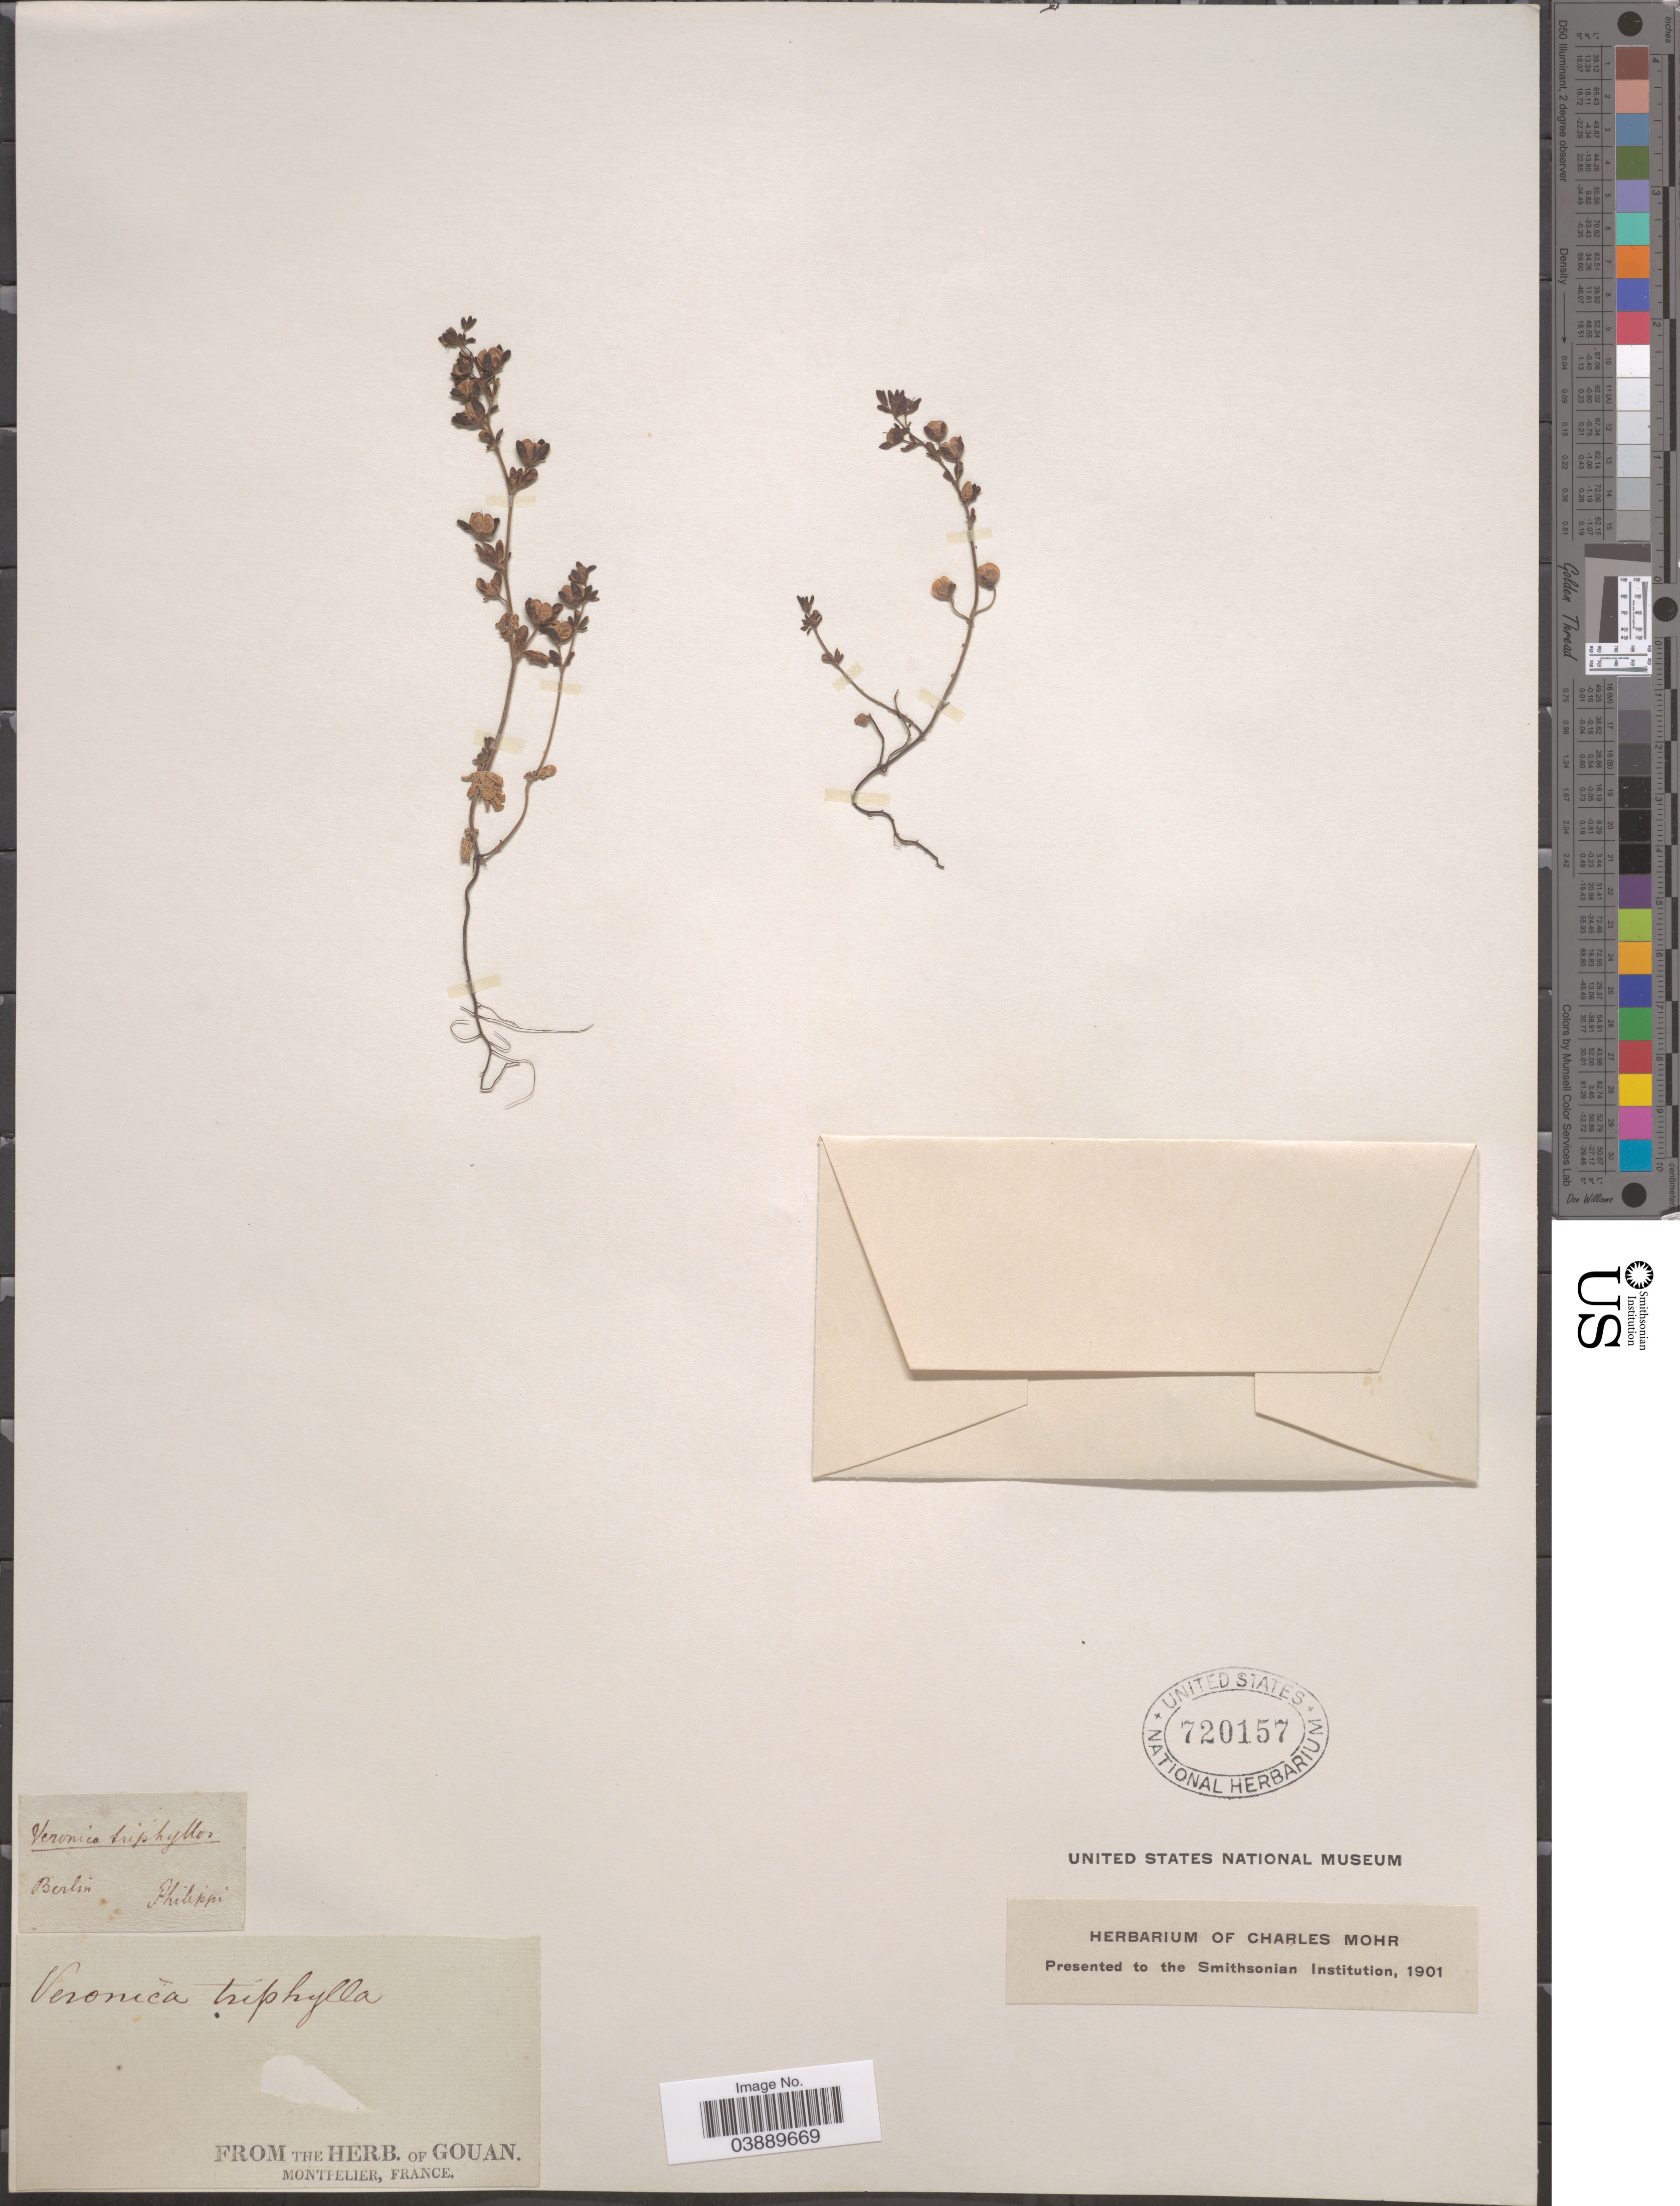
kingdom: Plantae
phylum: Tracheophyta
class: Magnoliopsida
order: Lamiales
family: Plantaginaceae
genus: Veronica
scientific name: Veronica triphyllos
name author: L.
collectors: -. Philippi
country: Germany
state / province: Berlin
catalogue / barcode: US 720157